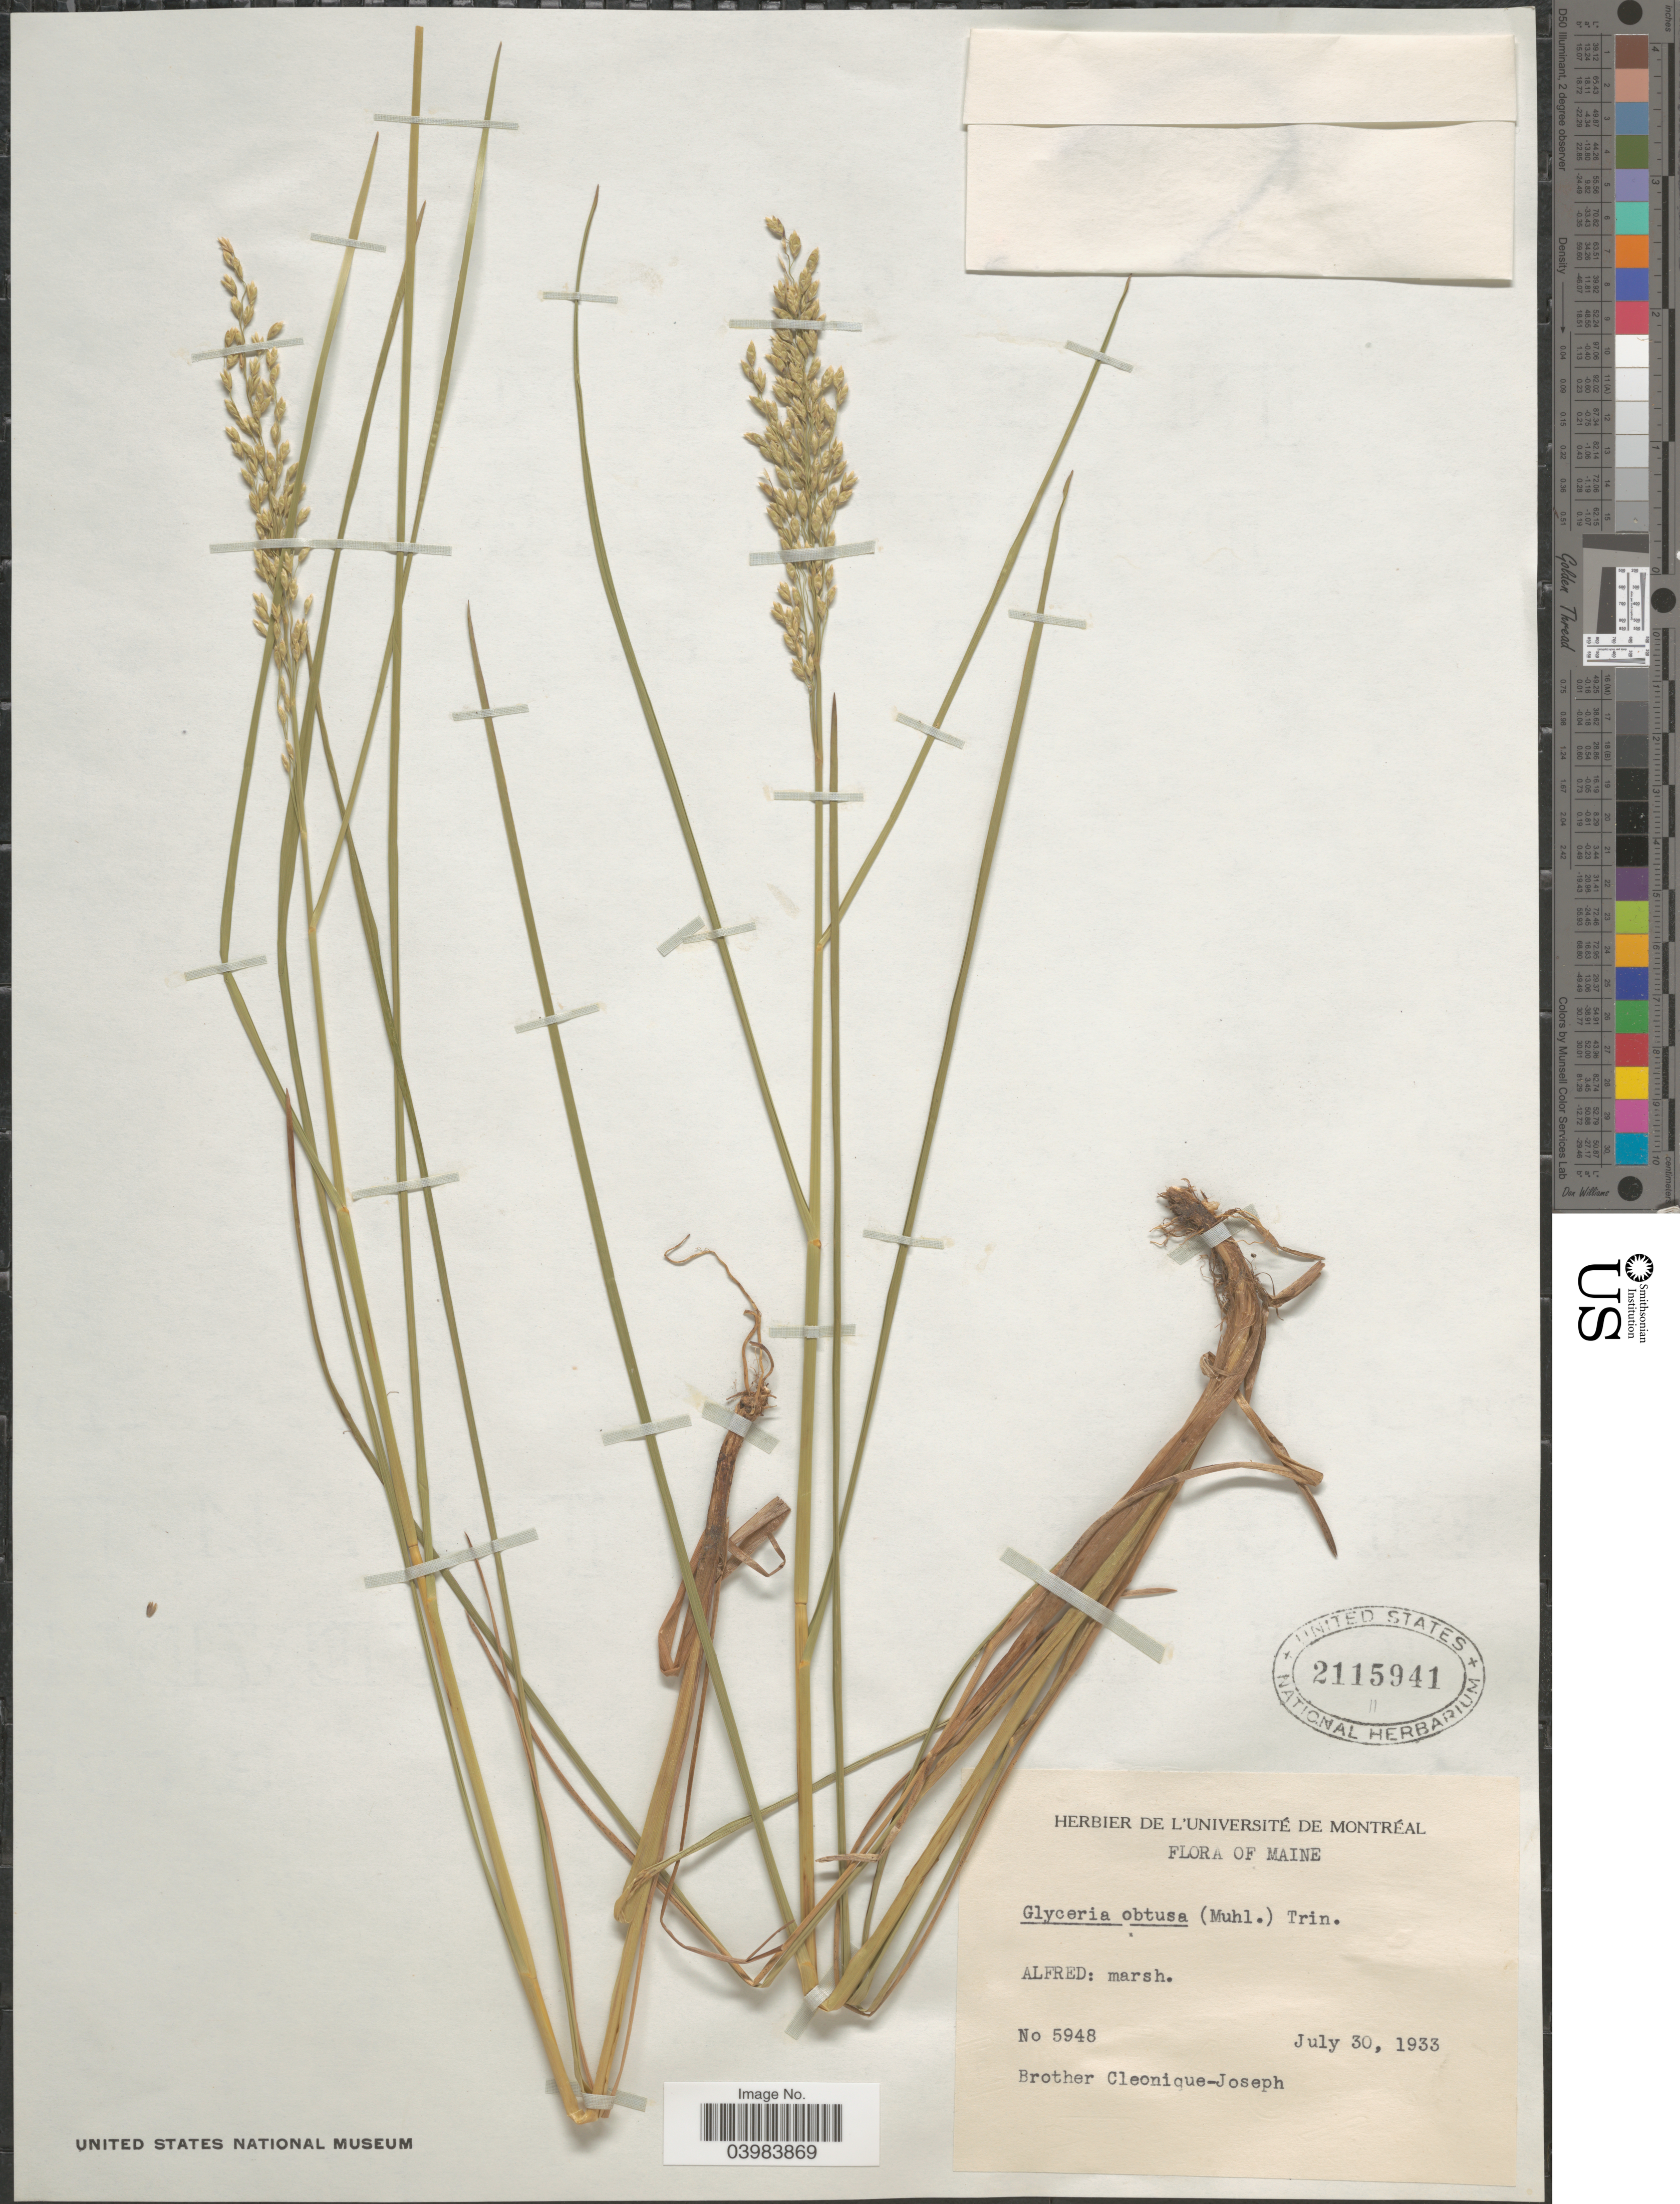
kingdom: Plantae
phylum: Tracheophyta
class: Liliopsida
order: Poales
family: Poaceae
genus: Glyceria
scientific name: Glyceria obtusa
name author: (Muhl.) Trin.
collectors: Bro. Cleonique-Joseph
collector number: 5948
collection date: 1933-07-30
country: United States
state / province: Maine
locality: Alfred.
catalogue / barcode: US 2115941